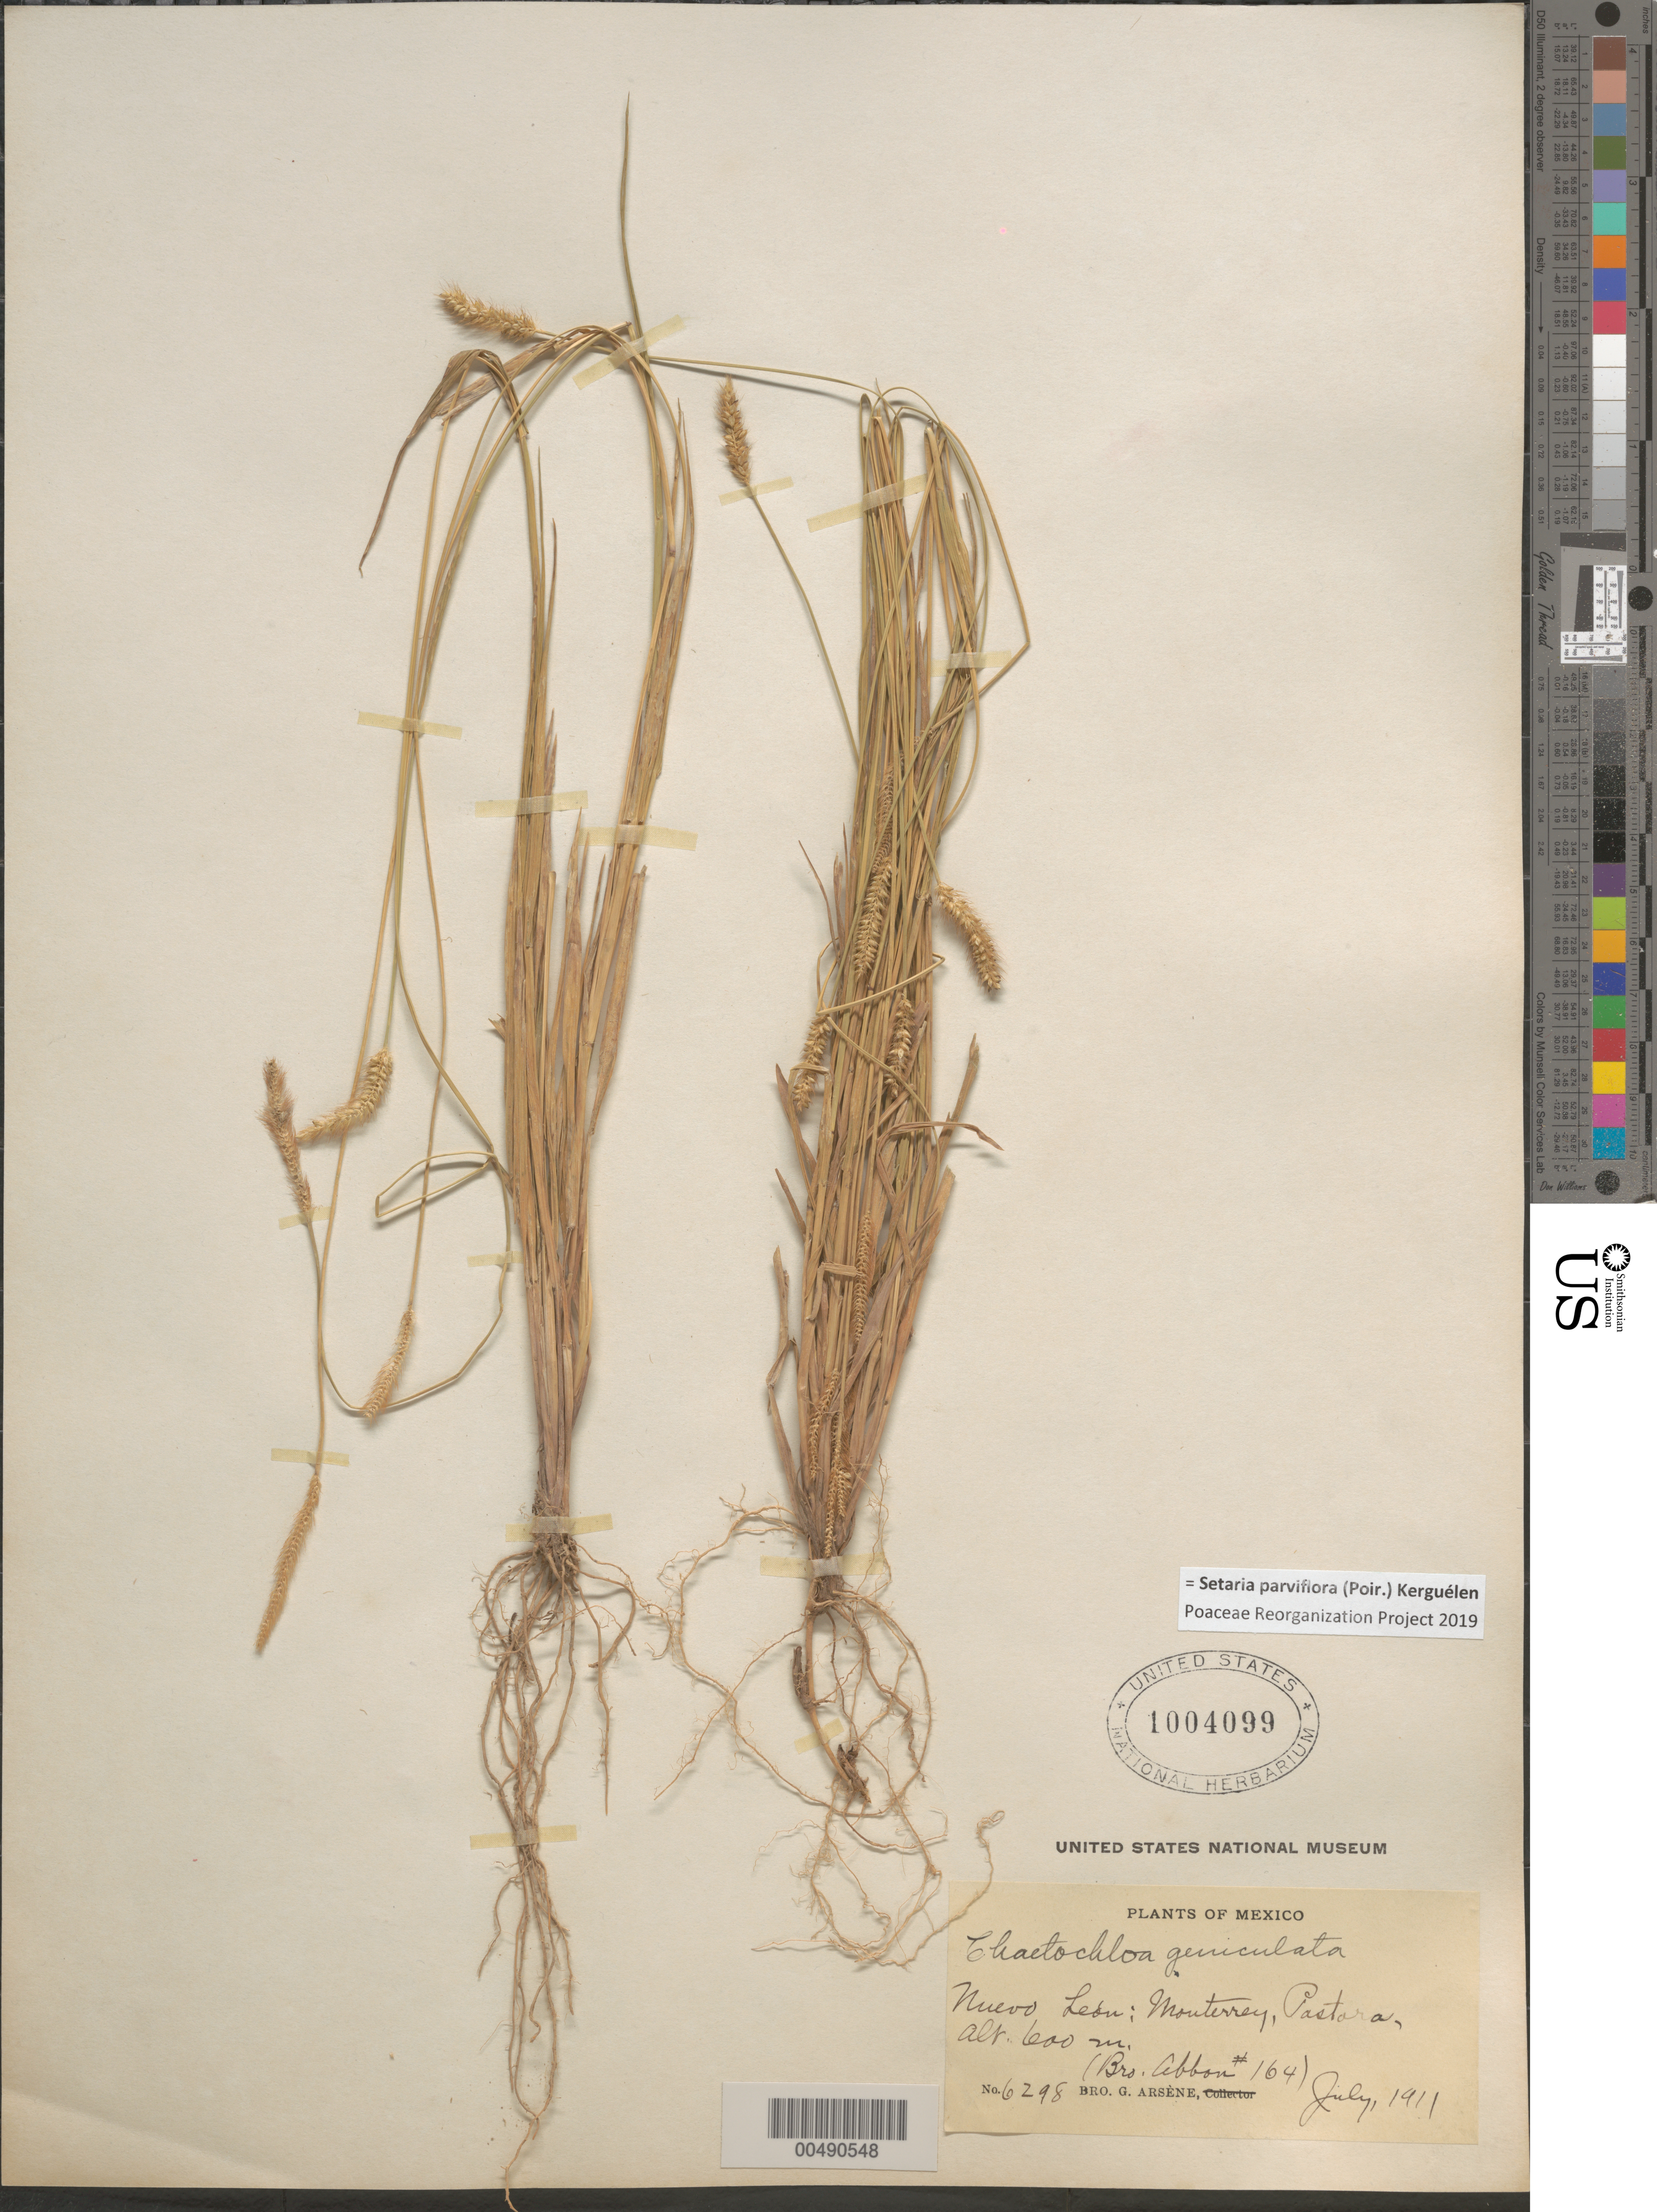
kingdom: Plantae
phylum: Tracheophyta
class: Liliopsida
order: Poales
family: Poaceae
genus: Setaria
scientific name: Setaria parviflora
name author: (Poir.) Kerguélen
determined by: Poaceae Reorganization Project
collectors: Bro. G. Arsène & Bro. Abbon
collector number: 6298/164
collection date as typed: Jul 1911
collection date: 1911-07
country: Mexico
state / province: Nuevo León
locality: Monterrey, Pastora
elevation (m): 600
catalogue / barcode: US 1004099